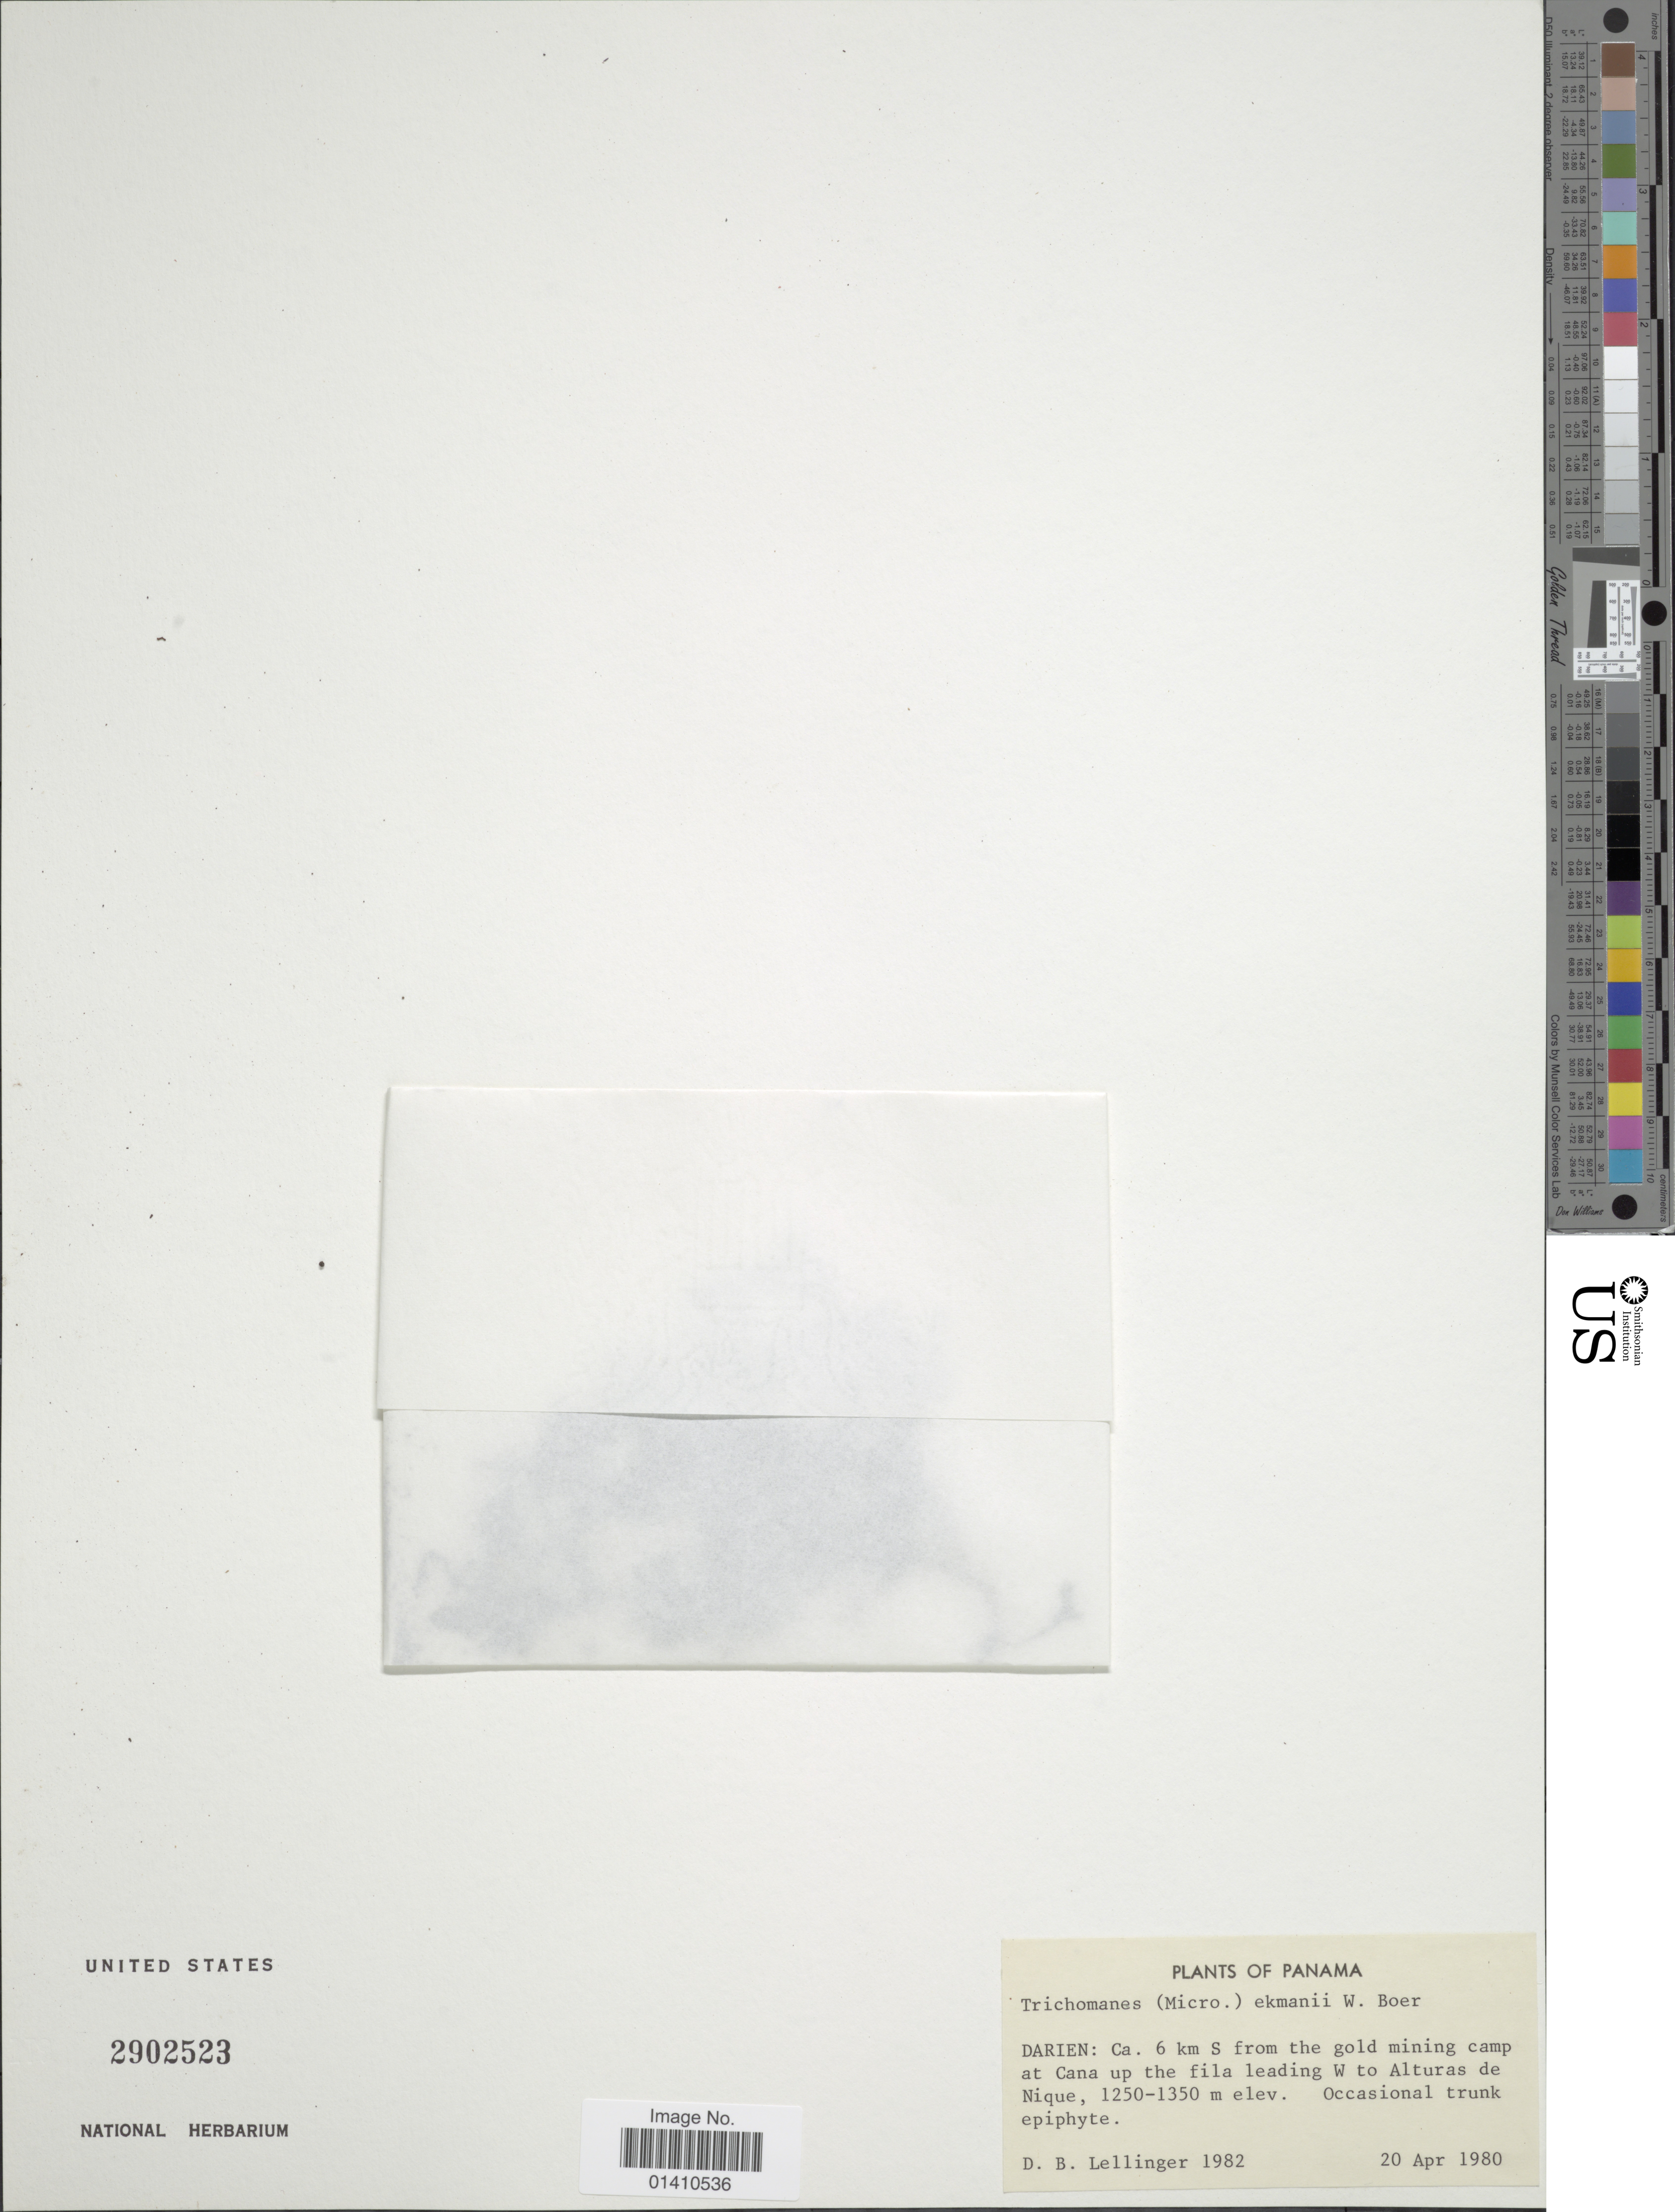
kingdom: Plantae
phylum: Tracheophyta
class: Polypodiopsida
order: Hymenophyllales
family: Hymenophyllaceae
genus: Didymoglossum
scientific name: Didymoglossum ekmanii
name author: (Wess. Boer) Ebihara & Dubuisson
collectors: D. B. Lellinger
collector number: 1982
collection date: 1980-04-20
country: Panama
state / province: Darién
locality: Ca. 6 km S from the gold mining camp at Cana up the fila leading W to Alturas dre Nique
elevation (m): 1250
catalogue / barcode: US 2902523